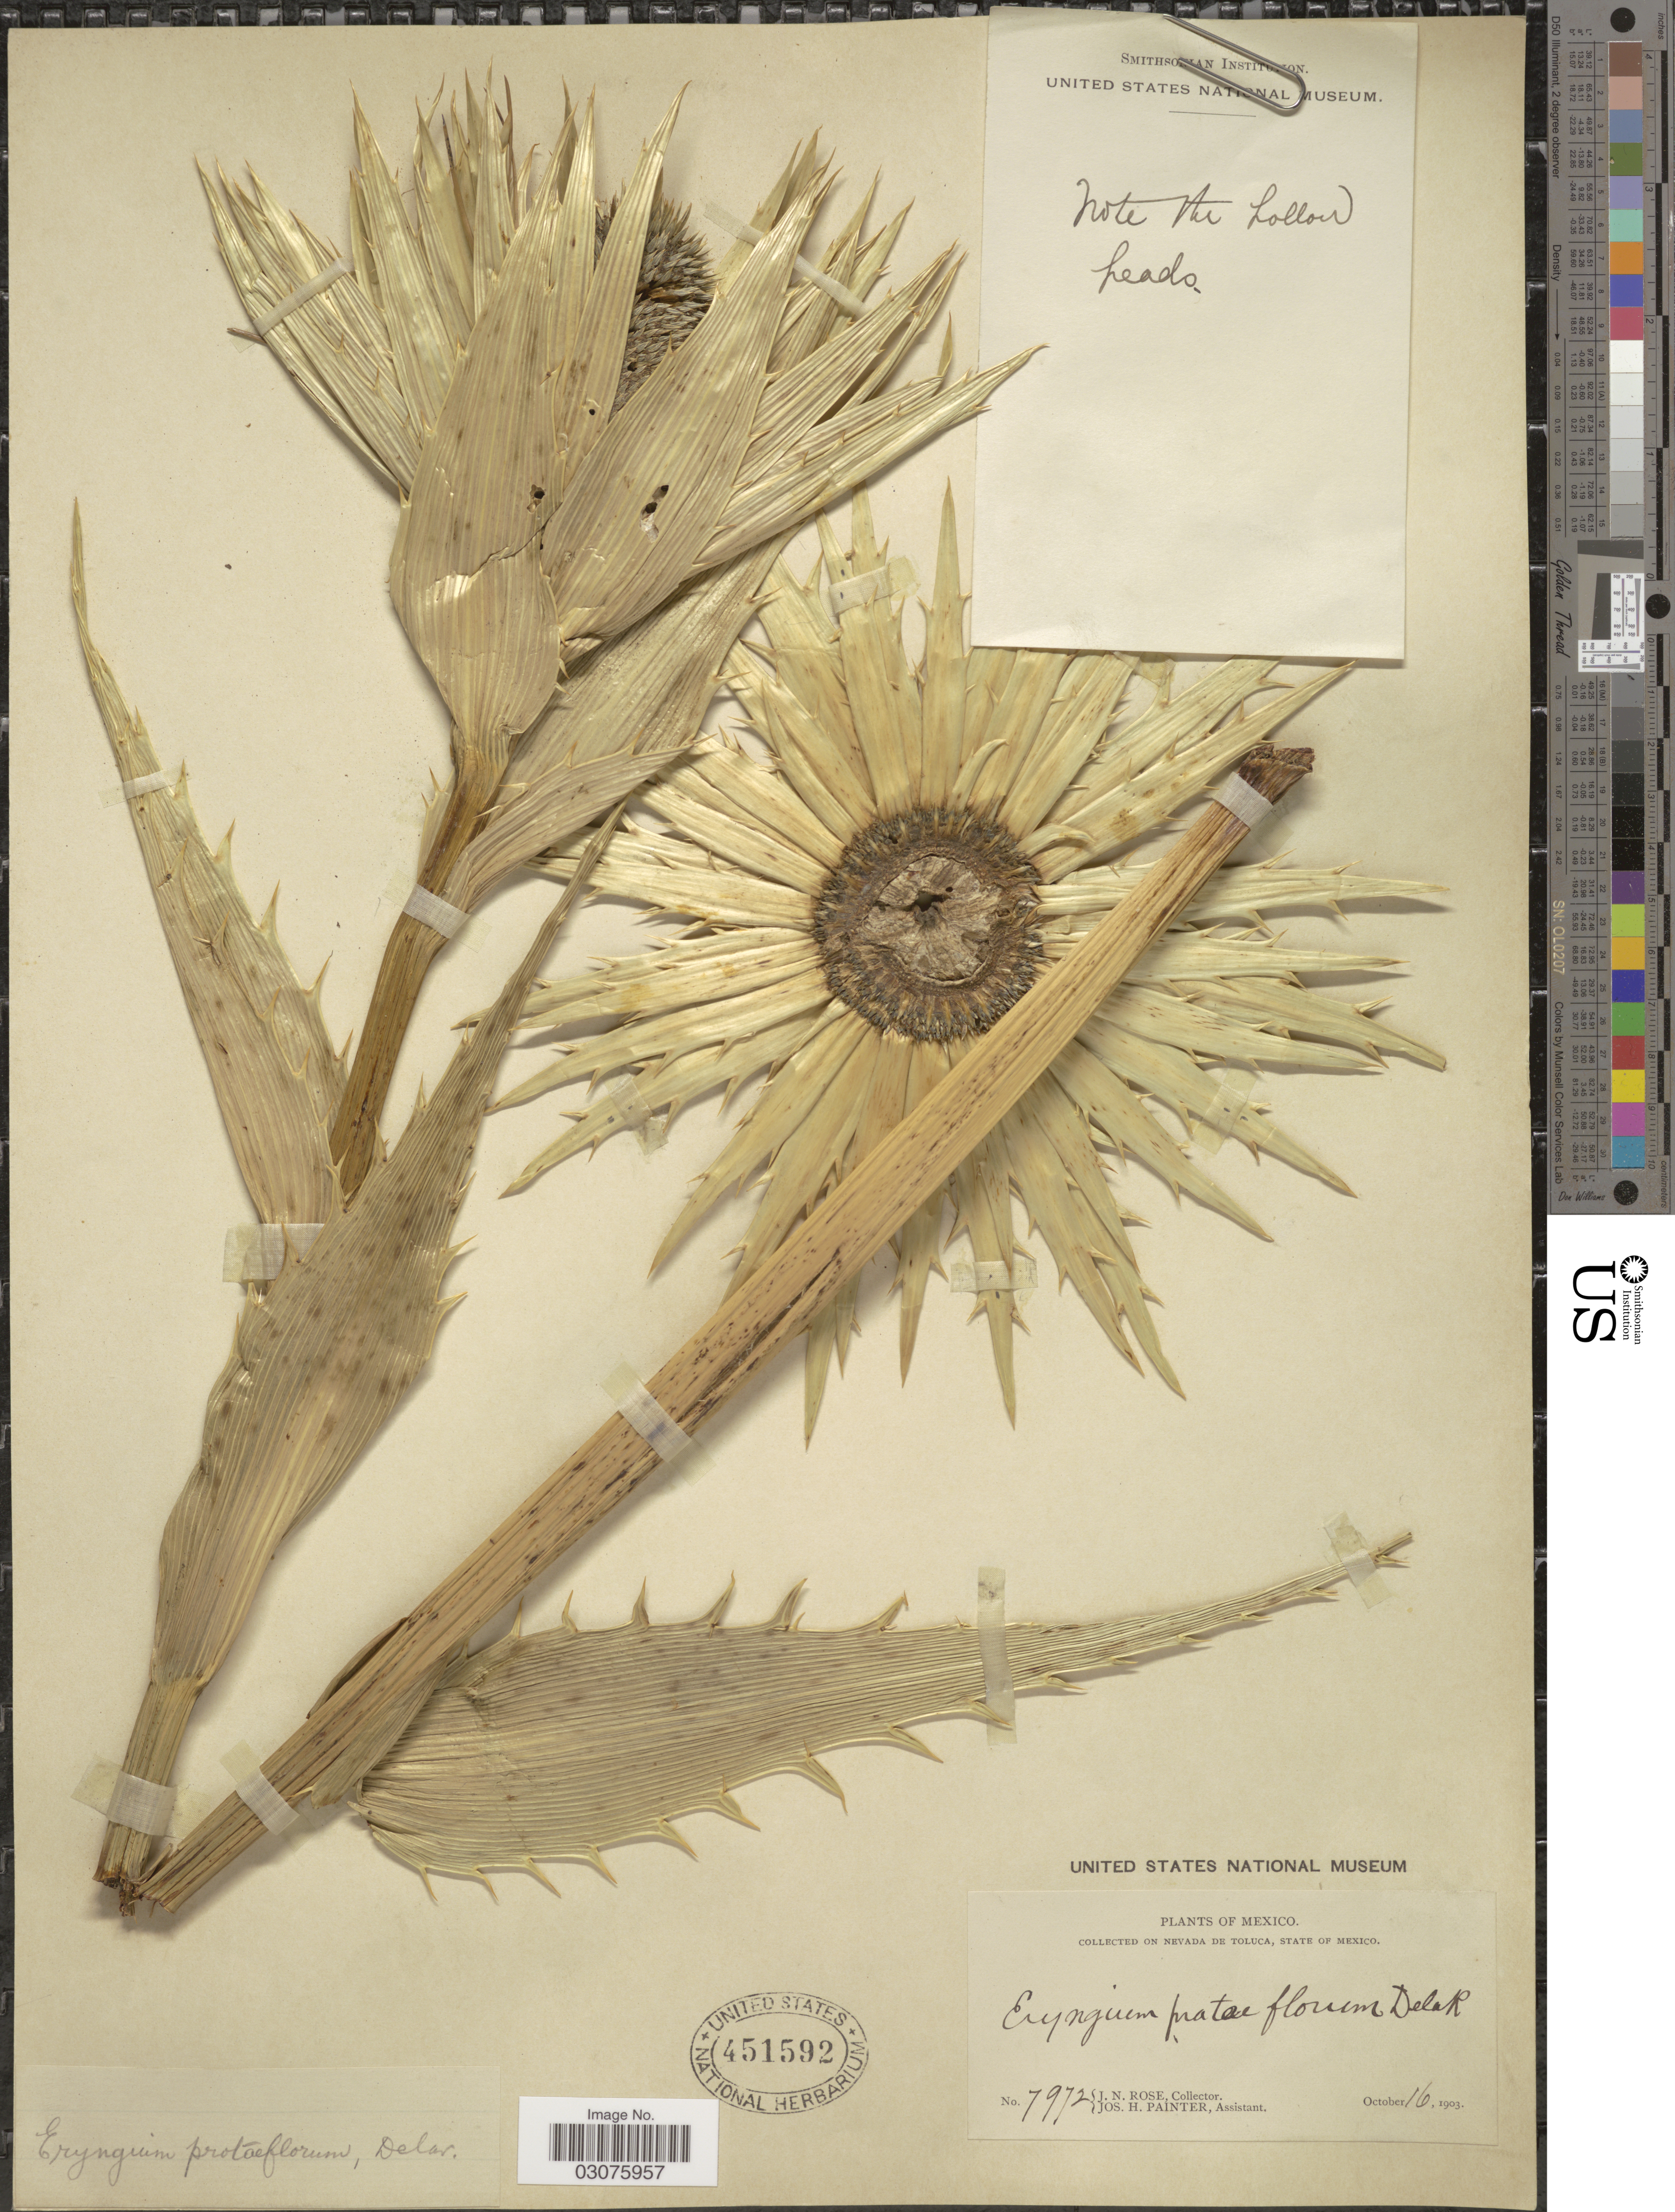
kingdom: Plantae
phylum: Tracheophyta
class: Magnoliopsida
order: Apiales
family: Apiaceae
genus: Eryngium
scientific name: Eryngium proteiflorum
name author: F. Delaroche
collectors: J. N. Rose & J. H. Painter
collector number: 7972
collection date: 1903-10-16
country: Mexico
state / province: México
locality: Collected on Nevada de Toluca, State of Mexico.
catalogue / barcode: US 451592